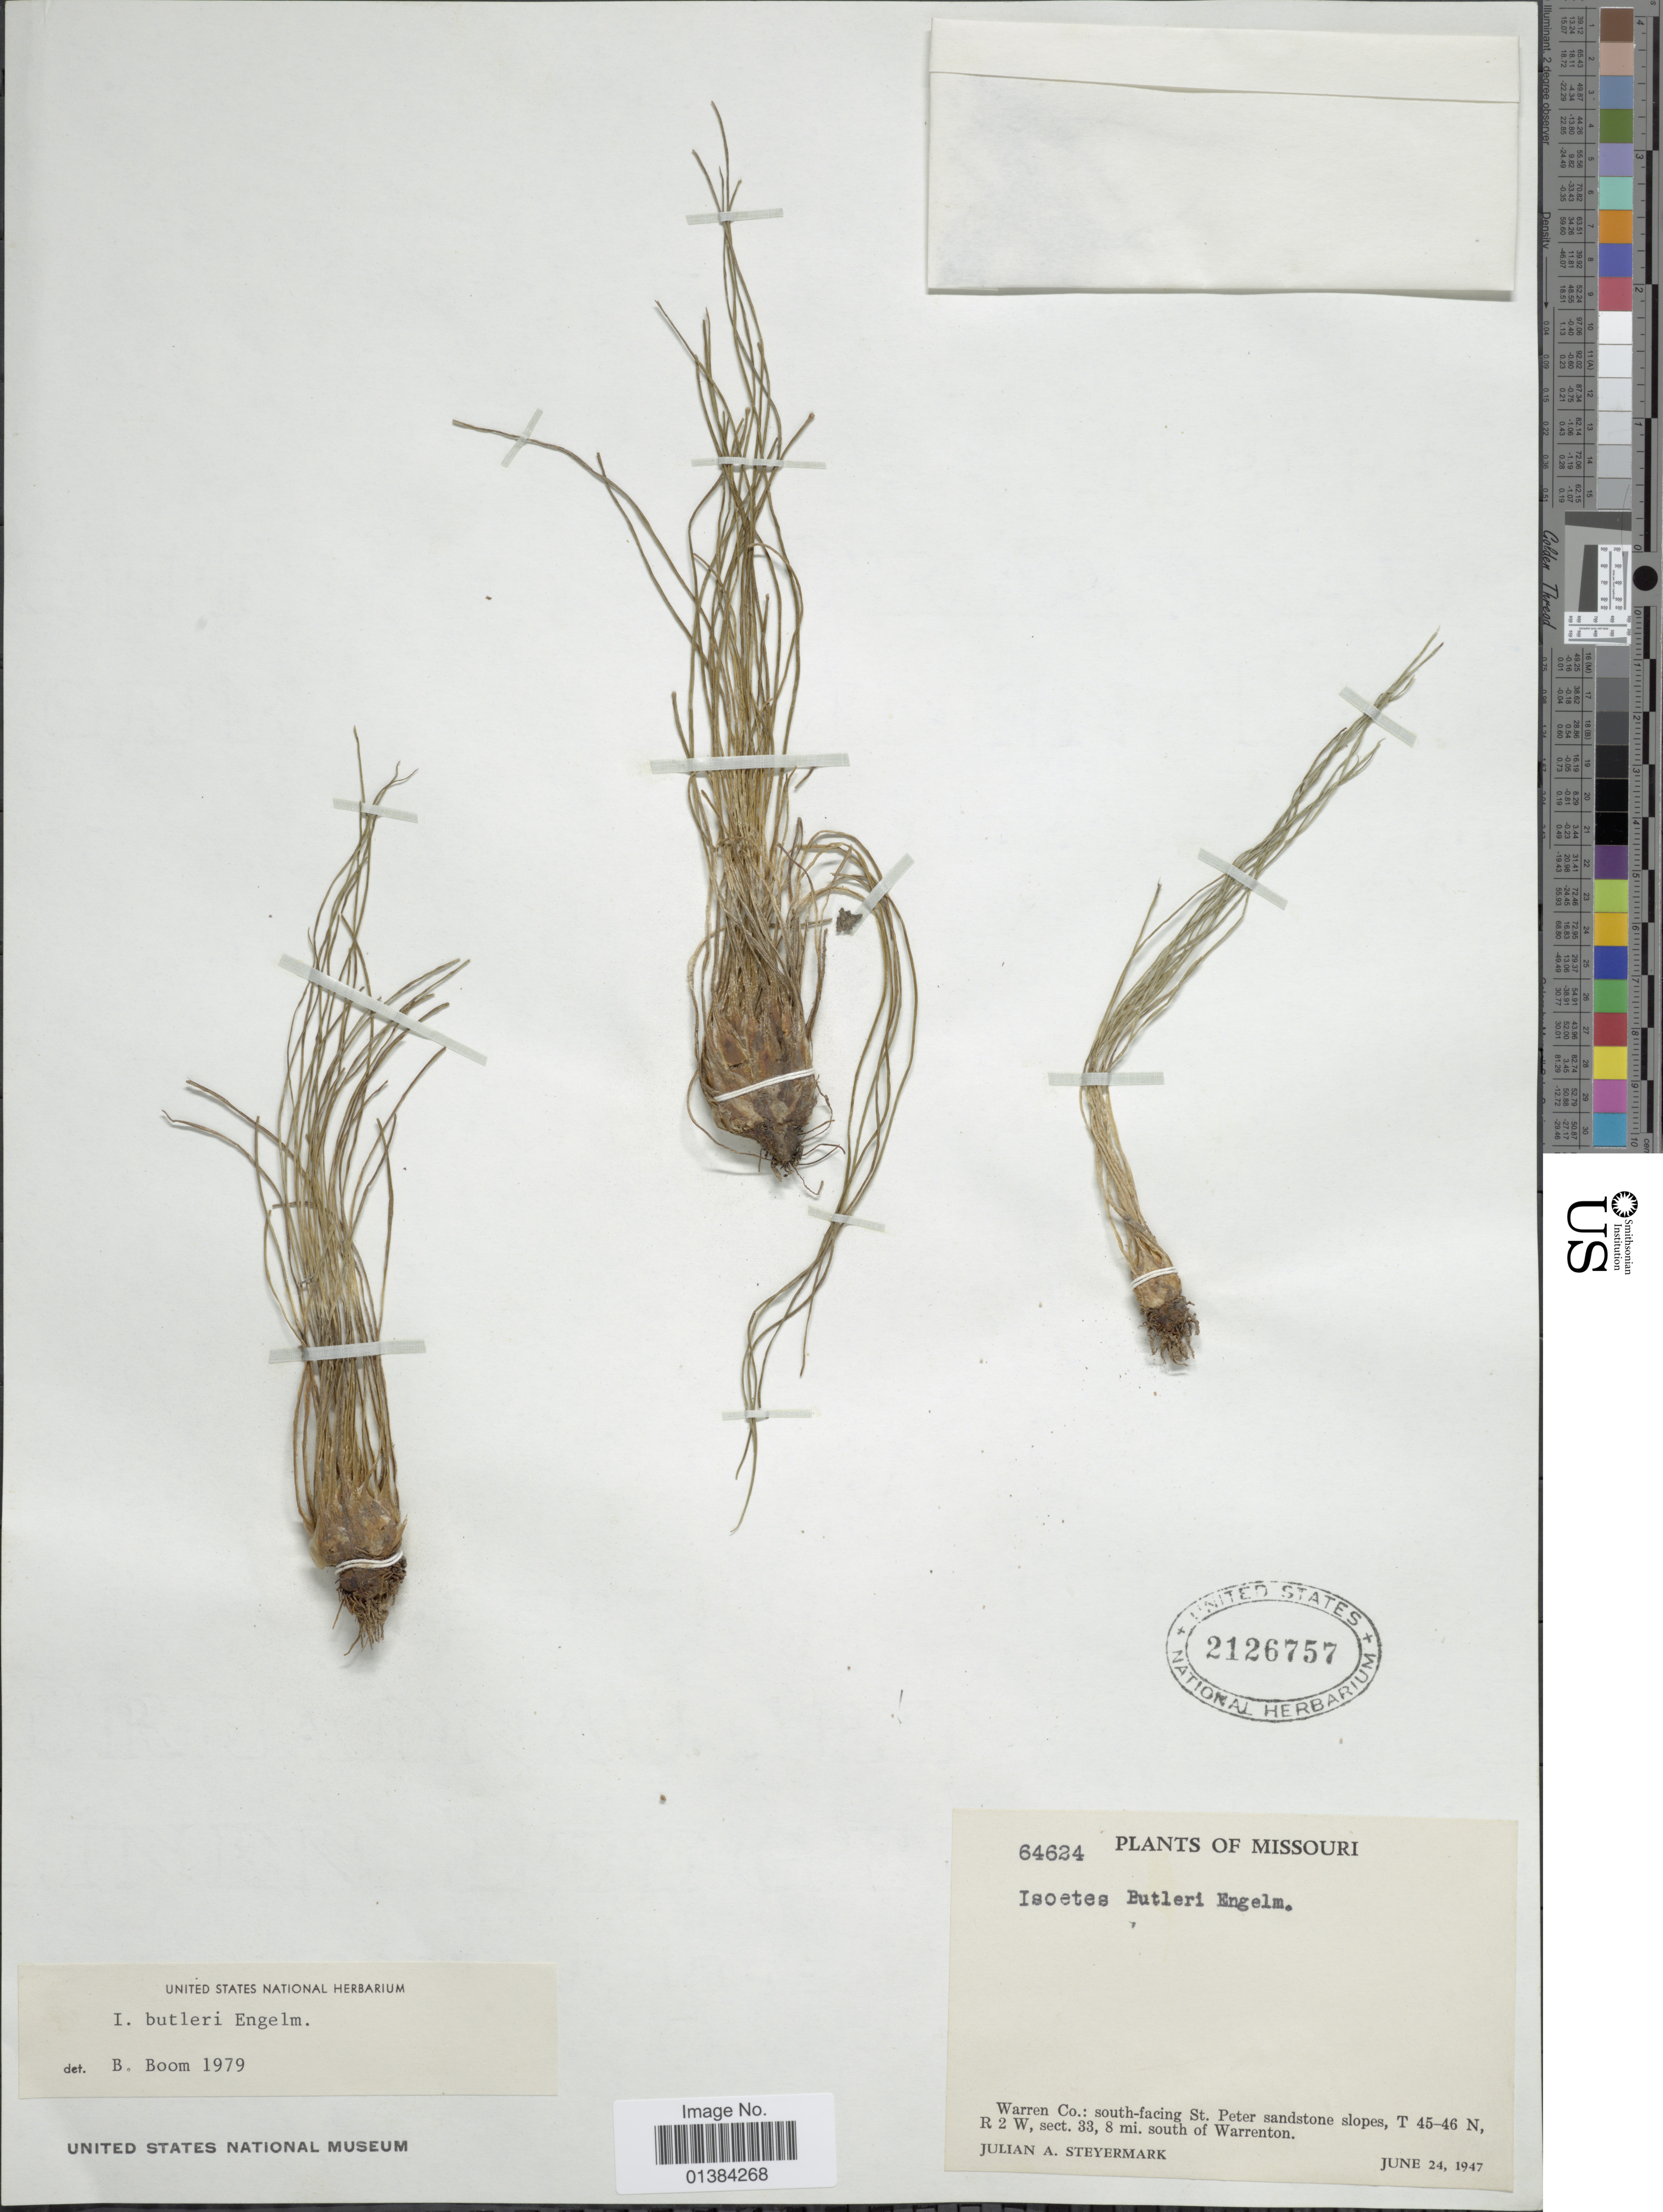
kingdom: Plantae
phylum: Tracheophyta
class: Lycopodiopsida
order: Isoetales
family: Isoetaceae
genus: Isoetes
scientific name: Isoetes butleri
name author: Engelm.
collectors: J. Steyermark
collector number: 64624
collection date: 1947-06-24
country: United States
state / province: Missouri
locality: Warren Co.: south-facing St. Peter sandstone slopes, T 45-46 N, R 2 W, sect. 33, 8 mi. south of Warrenton.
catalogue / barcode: US 2126757